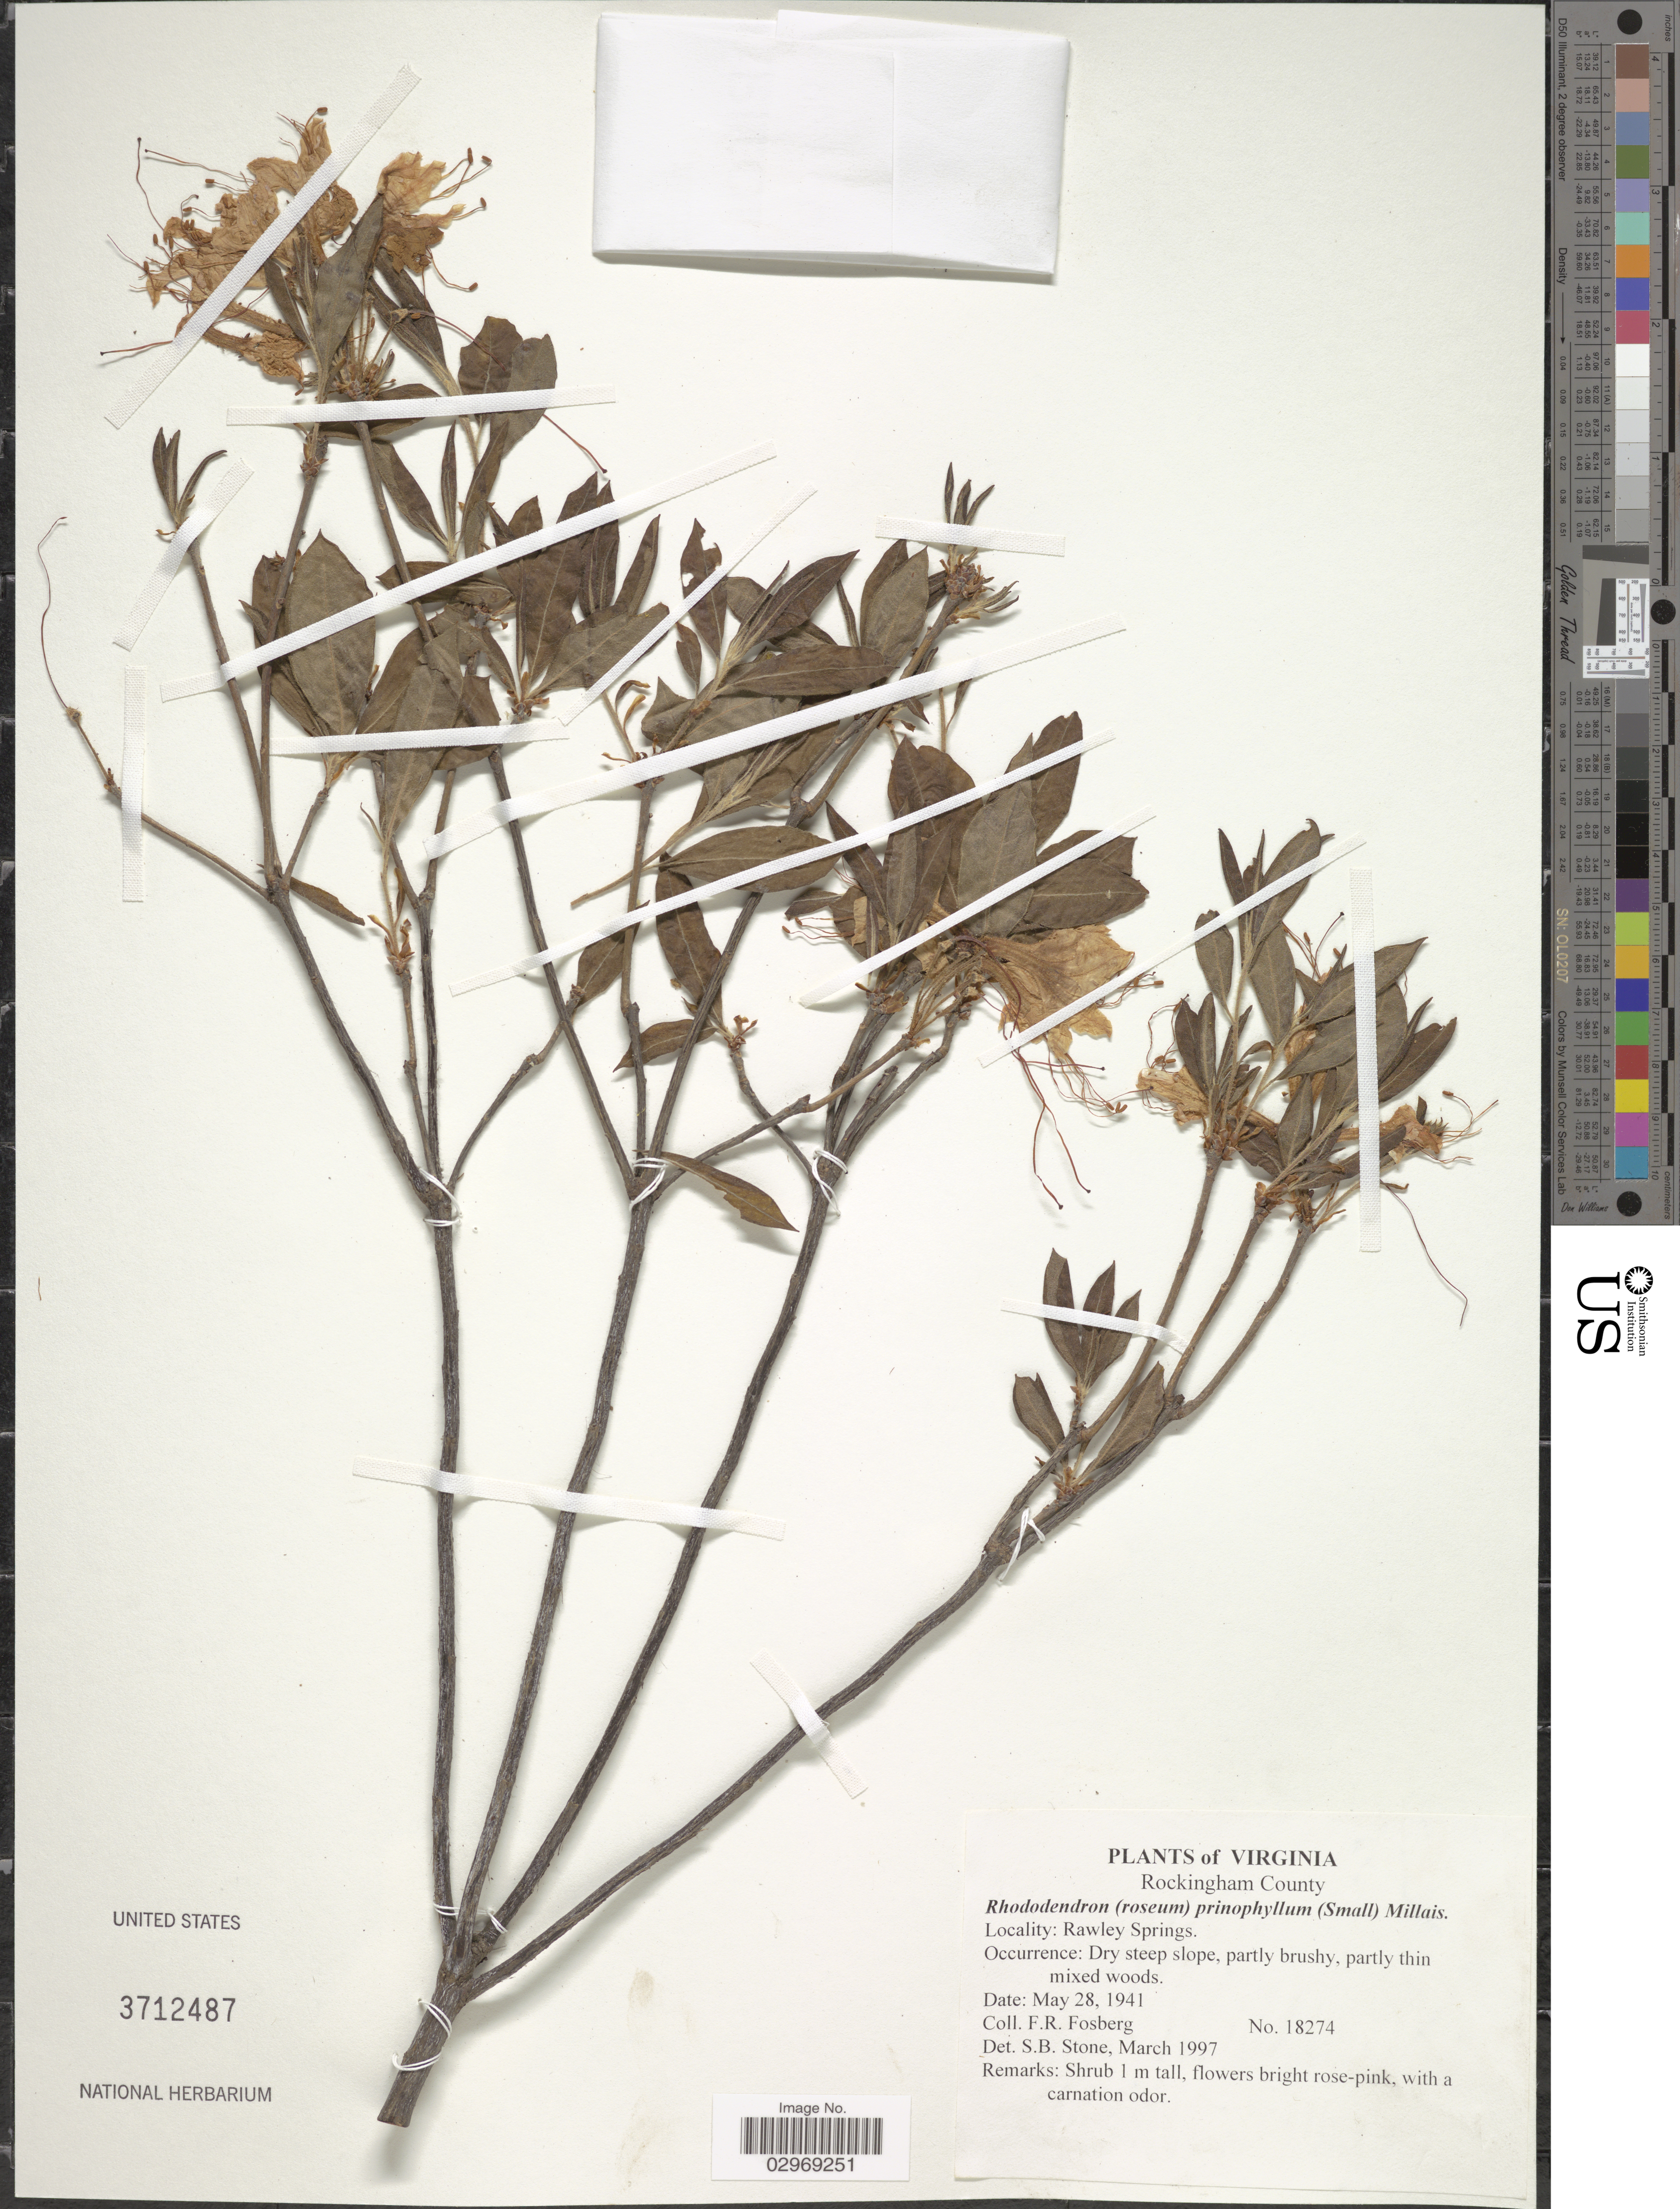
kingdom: Plantae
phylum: Tracheophyta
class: Magnoliopsida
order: Ericales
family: Ericaceae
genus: Rhododendron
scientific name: Rhododendron roseum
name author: (Loisel.) Rehder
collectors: F. R. Fosberg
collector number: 18274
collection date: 1941-05-28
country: United States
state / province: Virginia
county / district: Rockingham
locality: Rawley Springs.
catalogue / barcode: US 3712487